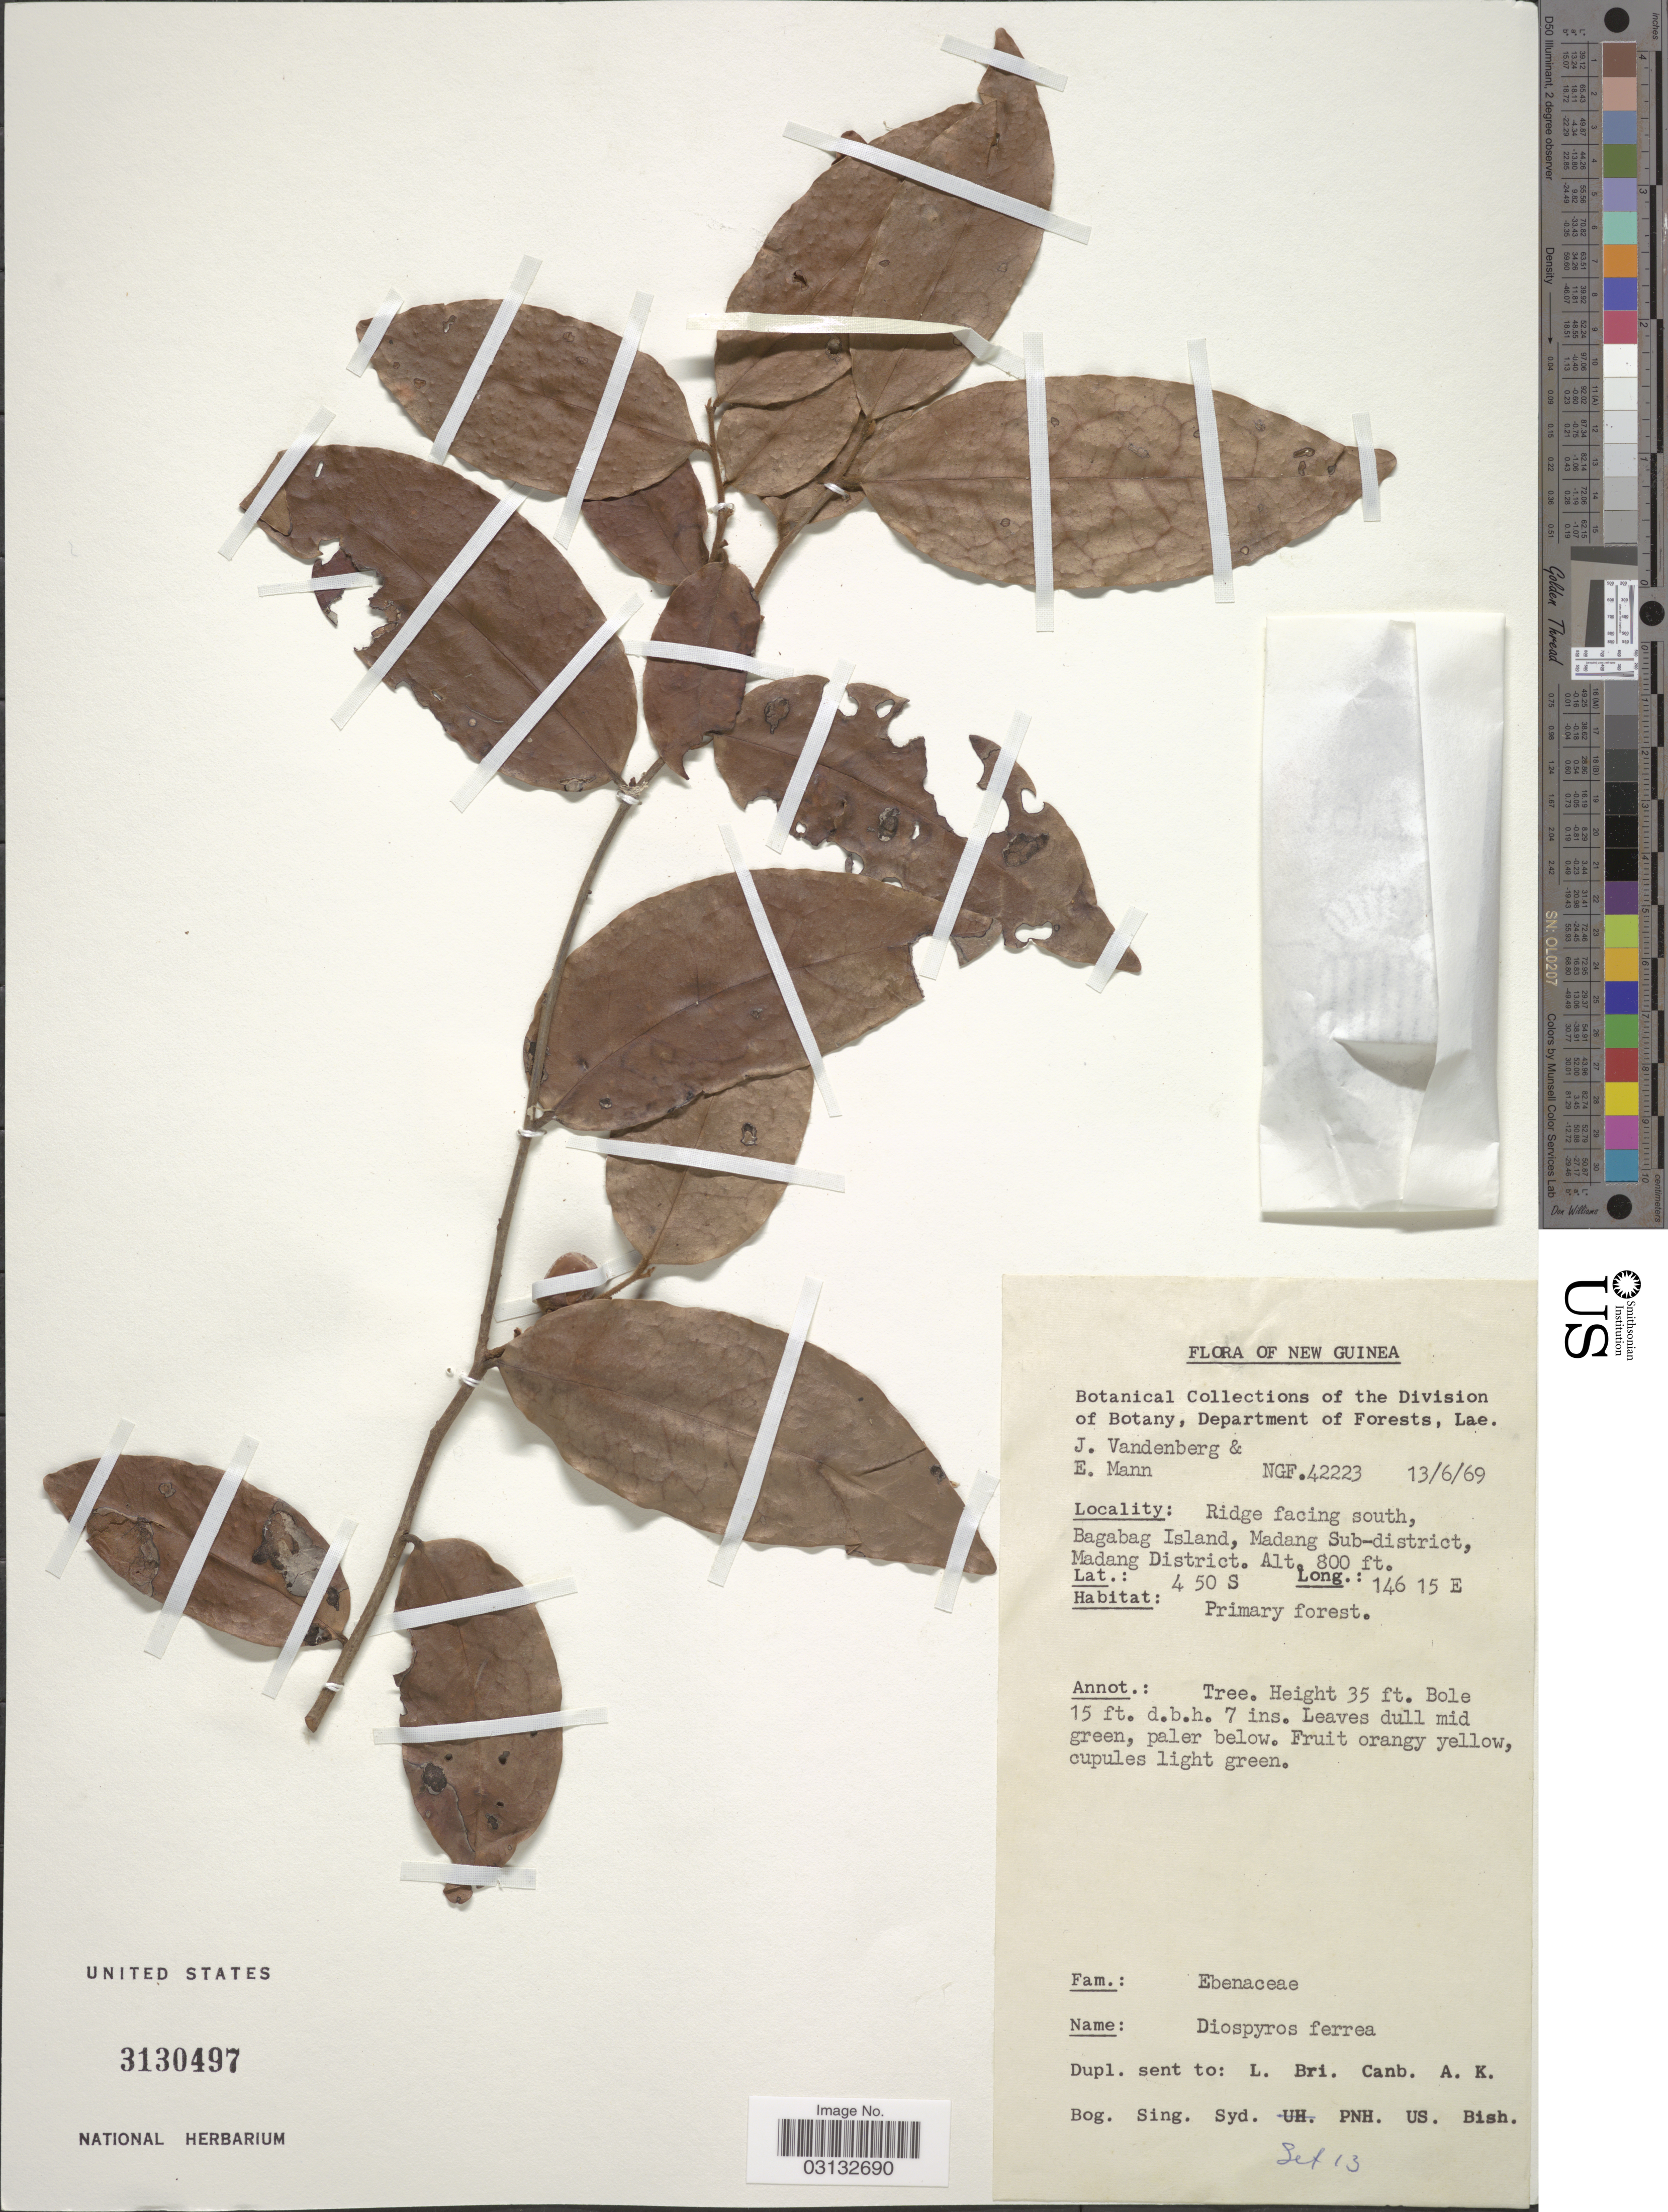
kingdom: Plantae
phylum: Tracheophyta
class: Magnoliopsida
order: Ericales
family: Ebenaceae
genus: Diospyros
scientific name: Diospyros ferrea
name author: (Willd.) Bakh.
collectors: J. Vandenberg & E. Mann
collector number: NGF42223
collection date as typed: Transcribed d/m/y: 13/6/69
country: Papua New Guinea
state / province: Madang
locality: New Guinea. Ridge facing south, Bagabag Island, Madang Sub-district, Madang District.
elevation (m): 244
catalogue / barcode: US 3130497